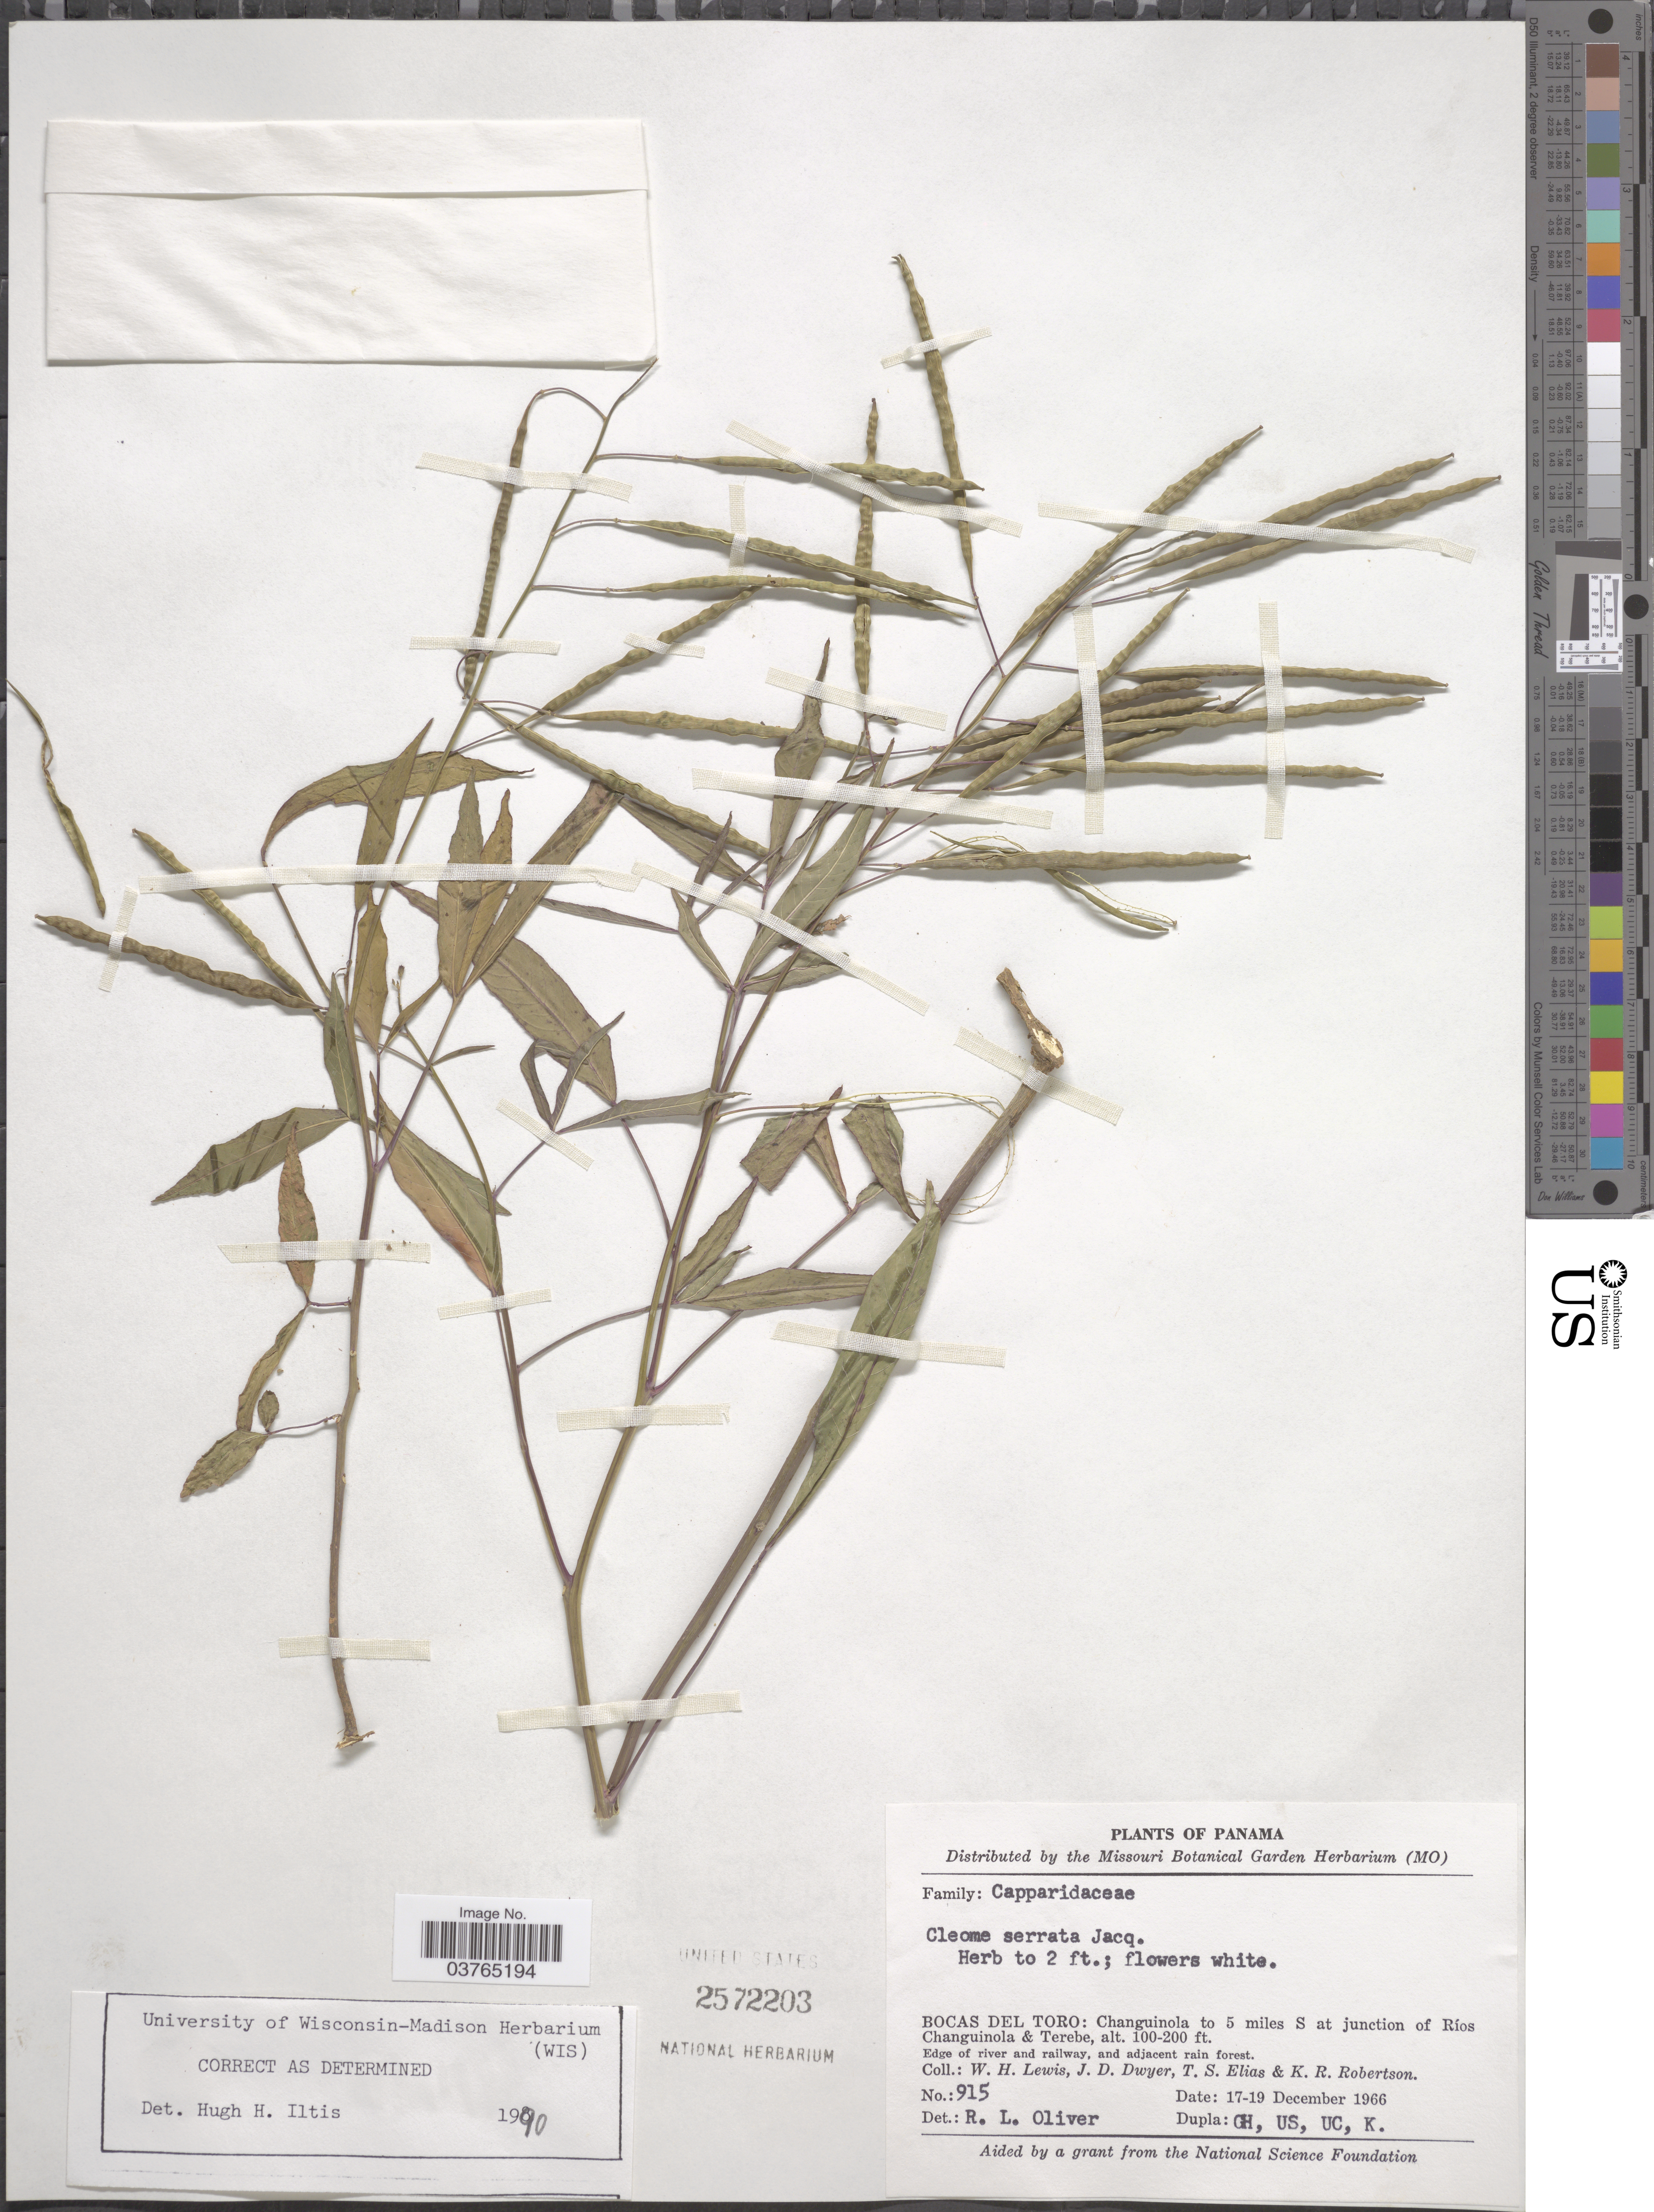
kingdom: Plantae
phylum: Tracheophyta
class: Magnoliopsida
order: Brassicales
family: Cleomaceae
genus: Cleoserrata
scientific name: Cleoserrata serrata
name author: (Jacq.) Iltis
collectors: W. H. Lewis, J. D. Dwyer, T. S. Elias & K. Robertson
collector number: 915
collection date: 1966-12-17/1966-12-19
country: Panama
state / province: Bocas del Toro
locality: Changuinola to 5 miles S at junction of Ríos Changuinola & Terebe. Edge of river and railway, and adjacent rain forest.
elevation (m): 30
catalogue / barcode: US 2572203